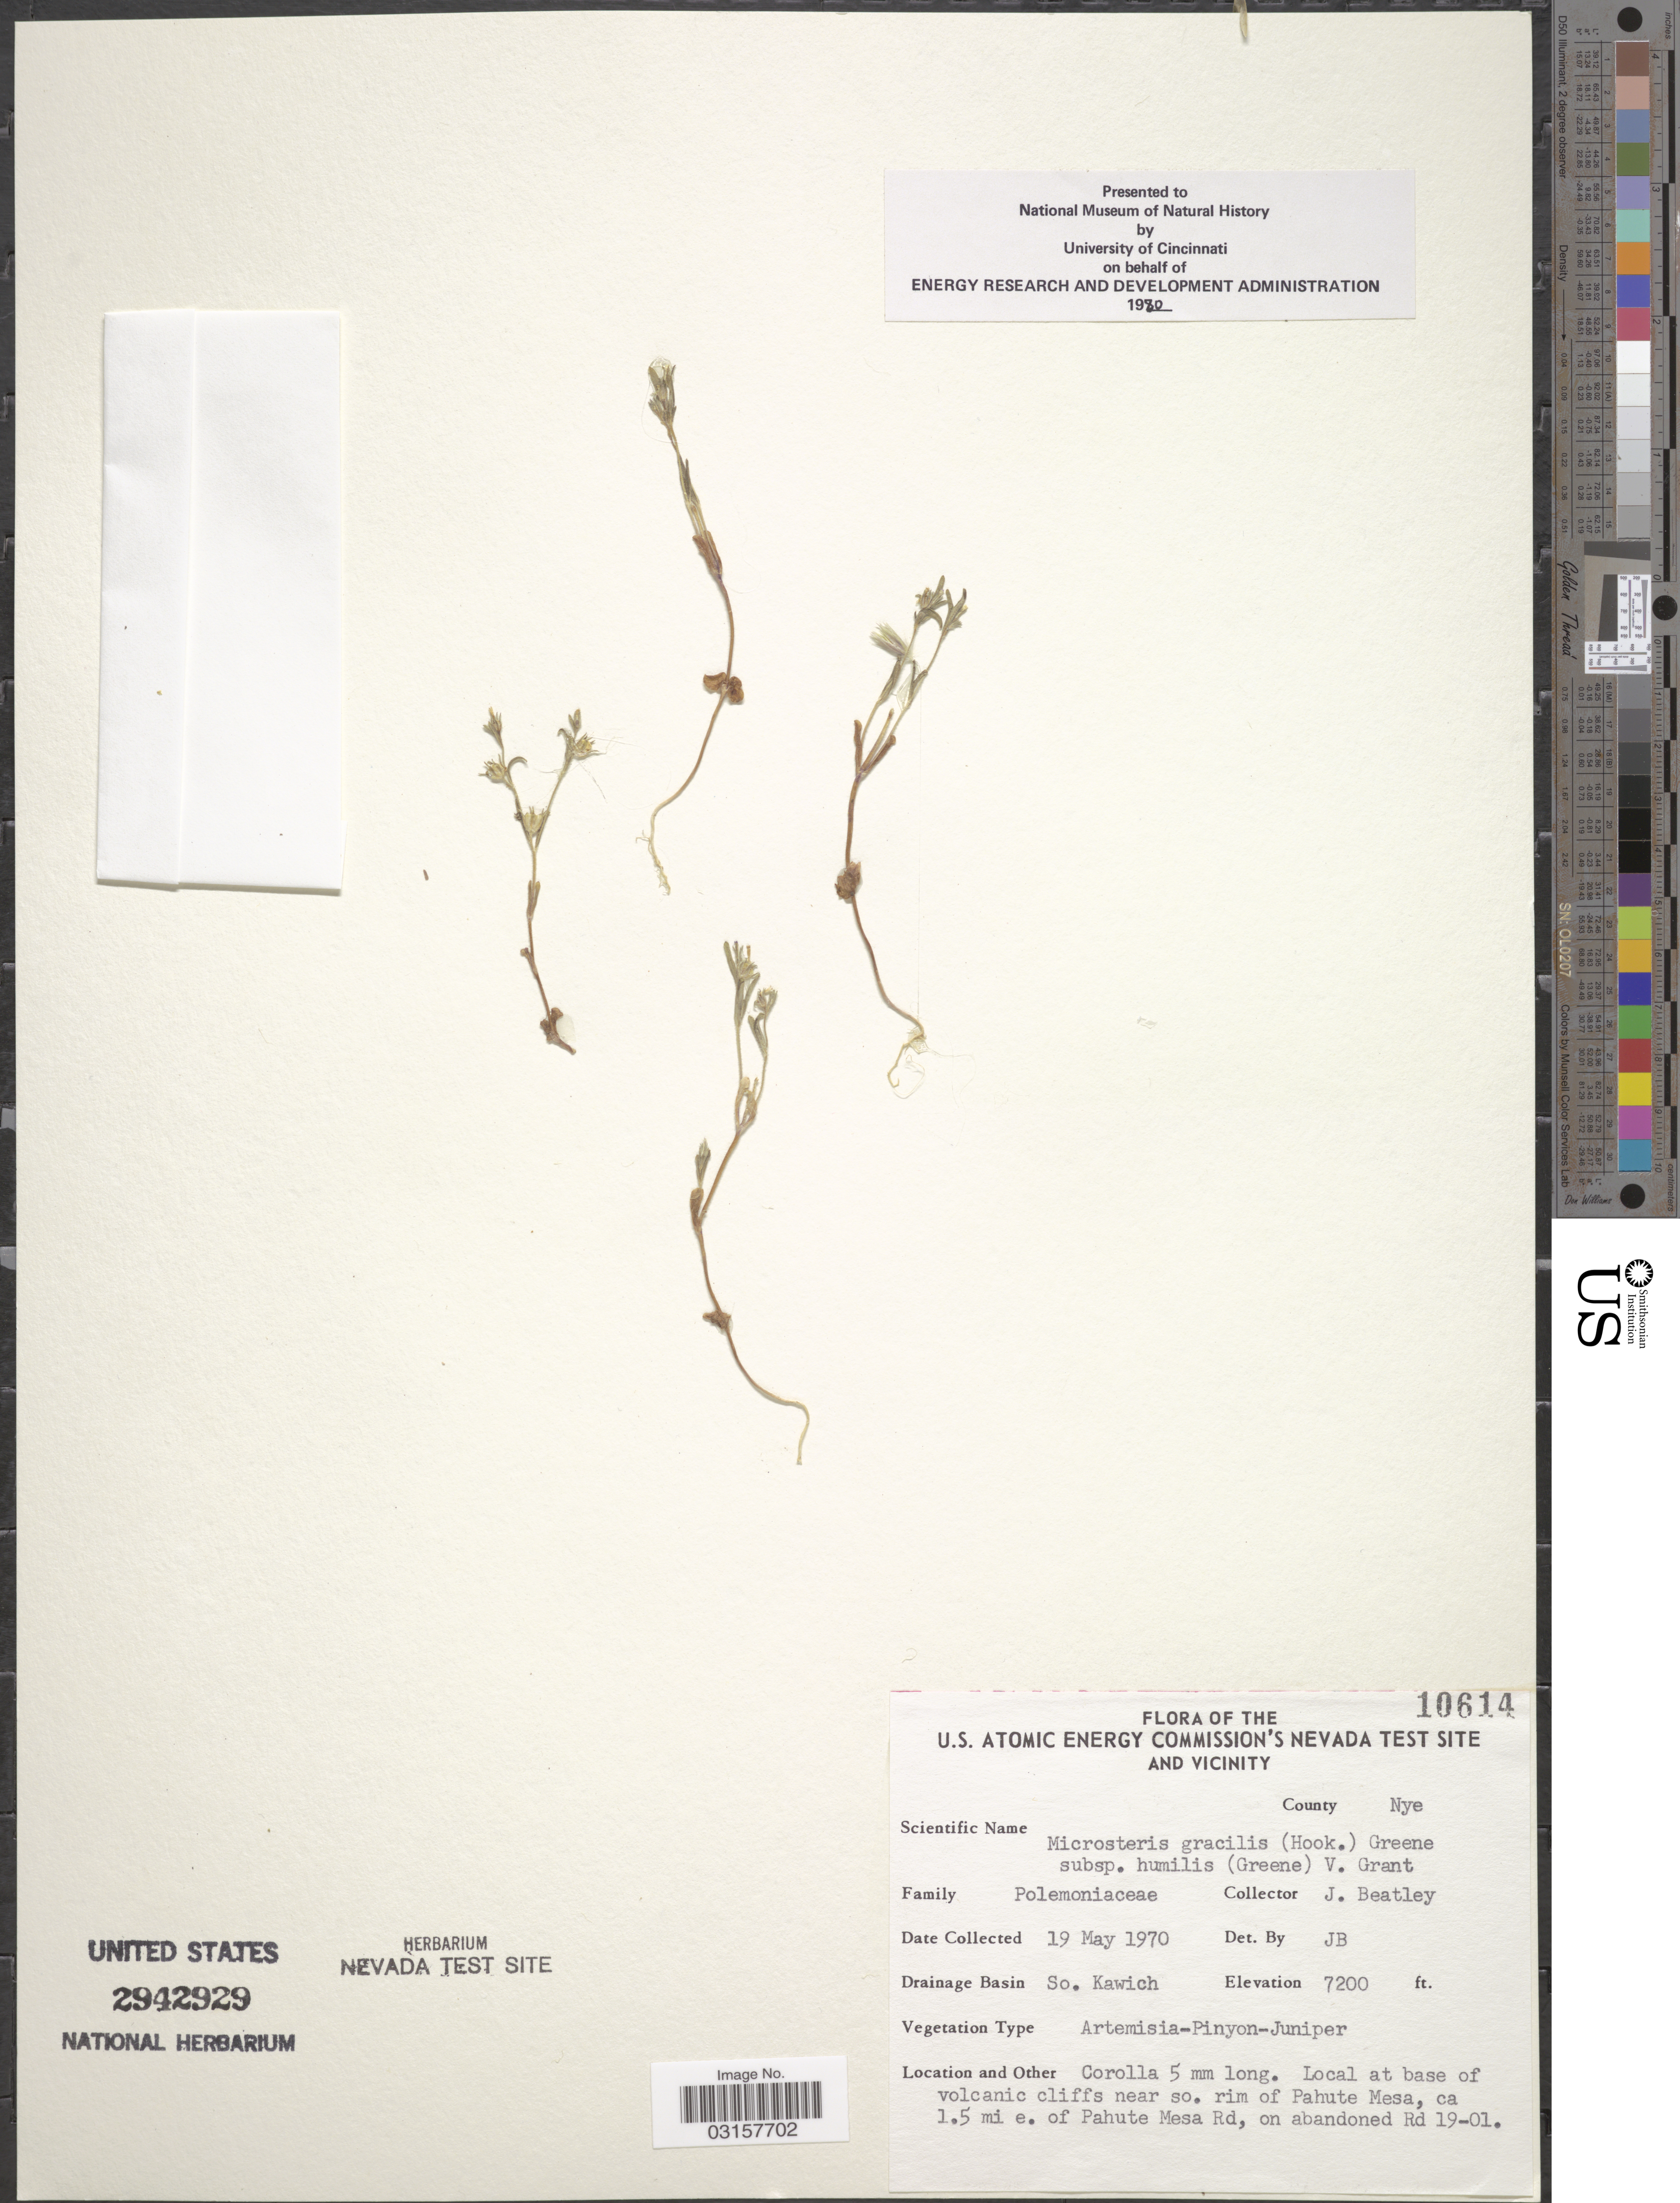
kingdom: Plantae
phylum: Tracheophyta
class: Magnoliopsida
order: Ericales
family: Polemoniaceae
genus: Microsteris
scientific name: Microsteris gracilis var. humilior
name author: (Hook.) Cronquist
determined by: (US) Smithsonian Institution - National Museum of Natural History - Department of Botany (UNITED STATES)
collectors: J. C. Beatley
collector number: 10614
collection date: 1970-05-19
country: United States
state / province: Nevada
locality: U.S. Atomic Energy Commision's Nevada Test Site and Vicinity. County Nye. Drainage Basin So. Kawich. Local at base of volcanic cliffs near so. rim of Pahute Mesa, ca. 1.5 mi e. of Pahute Mesa Rd, on abandoned Rd 19-01.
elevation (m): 2195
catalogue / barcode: US 2942929